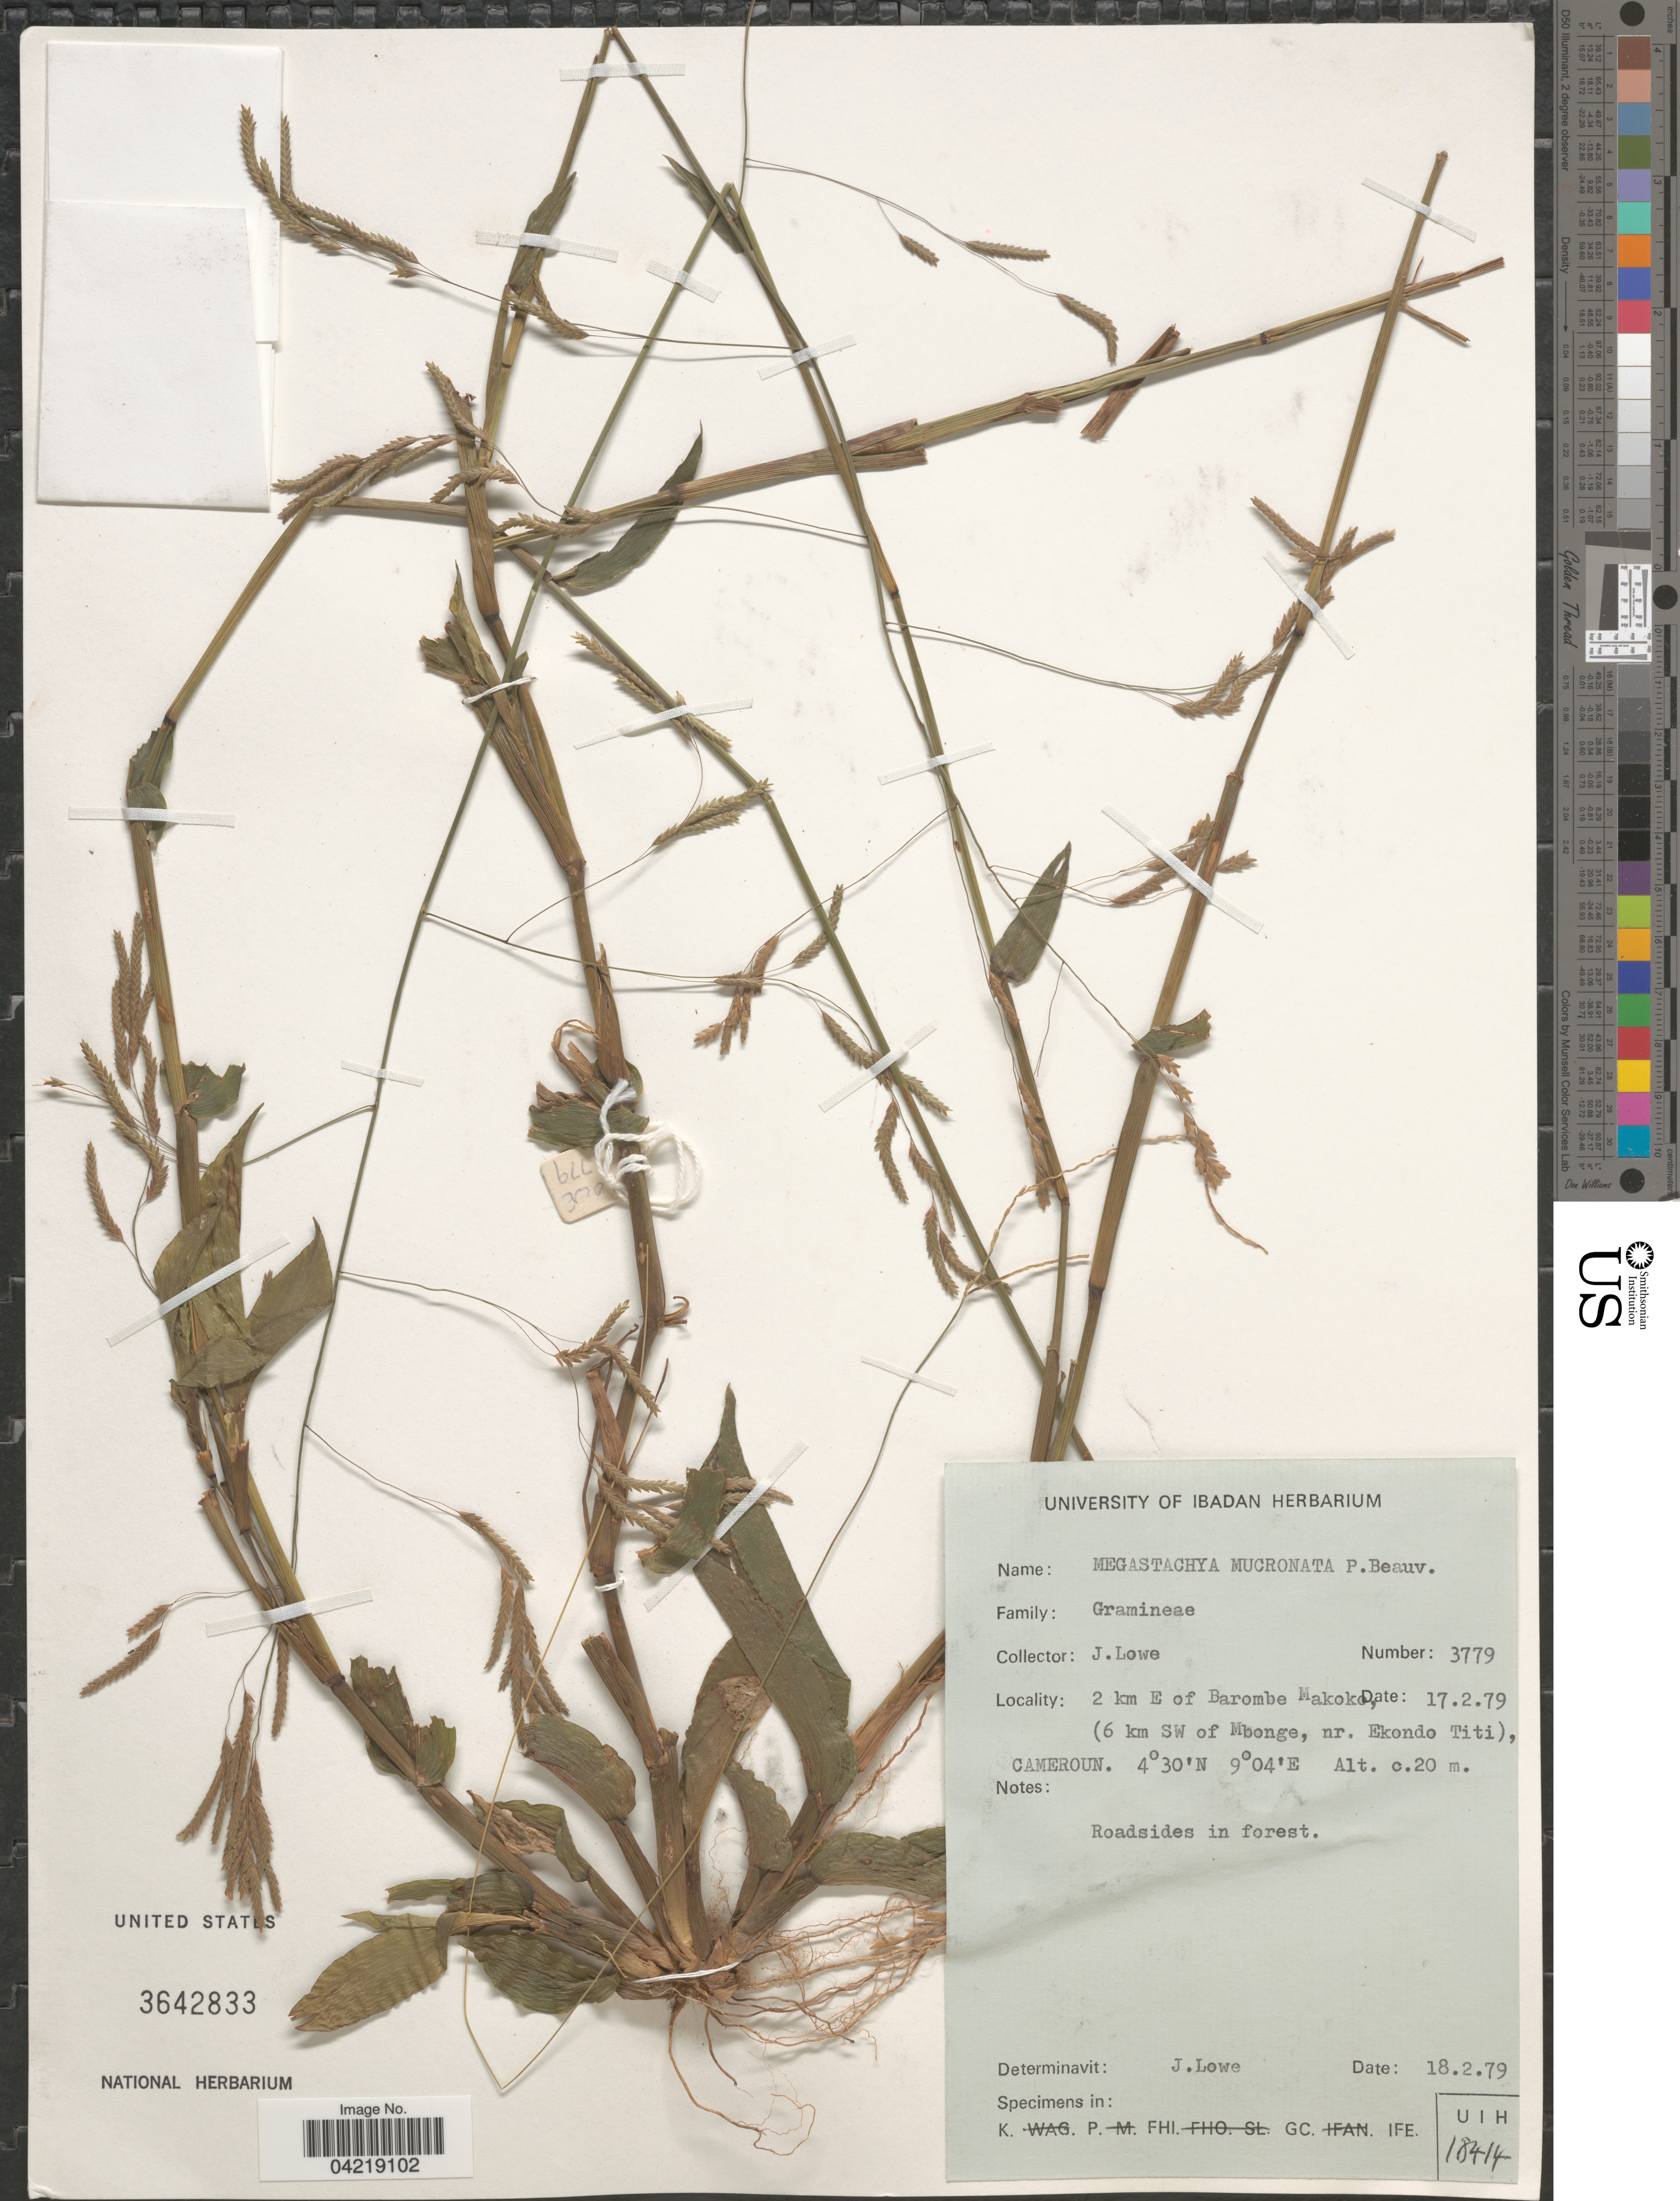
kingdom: Plantae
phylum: Tracheophyta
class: Liliopsida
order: Poales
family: Poaceae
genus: Megastachya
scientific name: Megastachya mucronata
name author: (Poir.) P. Beauv.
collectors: J. Lowe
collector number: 3779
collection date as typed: Transcribed d/m/y: 17/2/79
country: Cameroon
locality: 2 km E of Barombe Nakoko, (6 km SW of Mbonge, nr. Ekondo Titi).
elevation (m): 20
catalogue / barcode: US 3642833